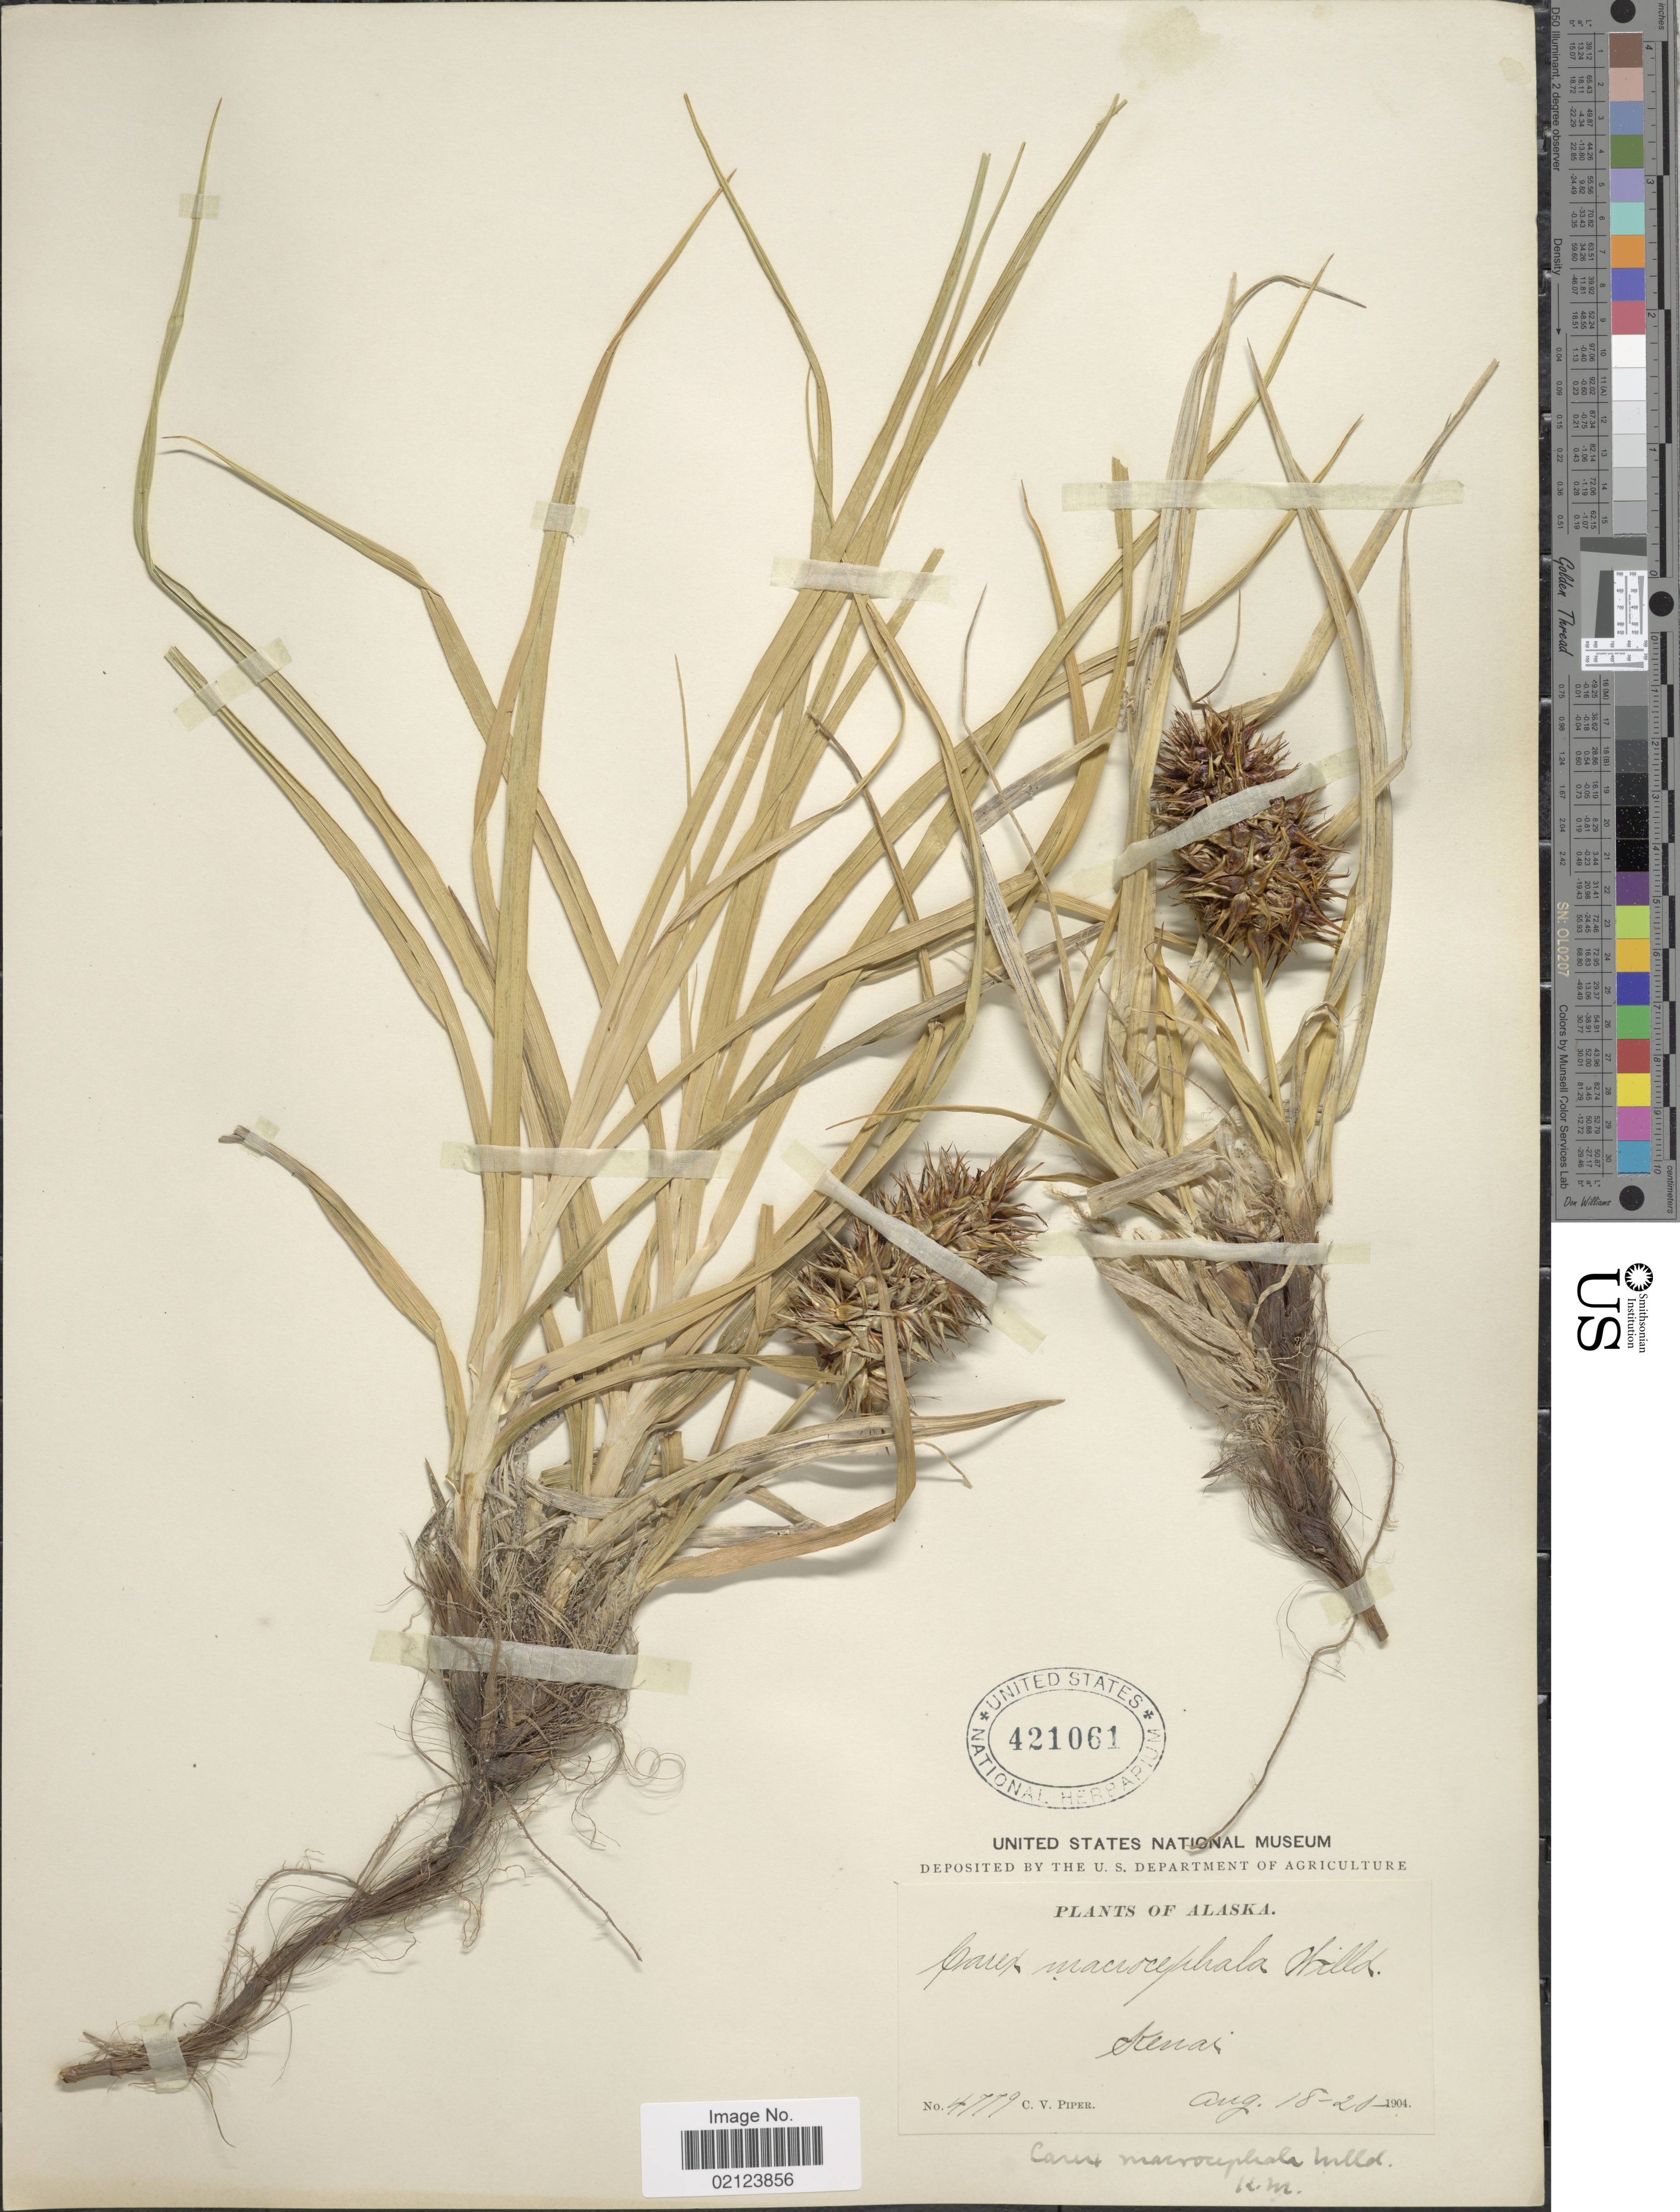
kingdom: Plantae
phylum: Tracheophyta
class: Liliopsida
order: Poales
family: Cyperaceae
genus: Carex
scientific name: Carex macrocephala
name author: Willd. ex Spreng.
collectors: C. V. Piper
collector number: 4779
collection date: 1904-08-18/1904-08-20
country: United States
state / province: Alaska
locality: Kenai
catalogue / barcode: US 421061